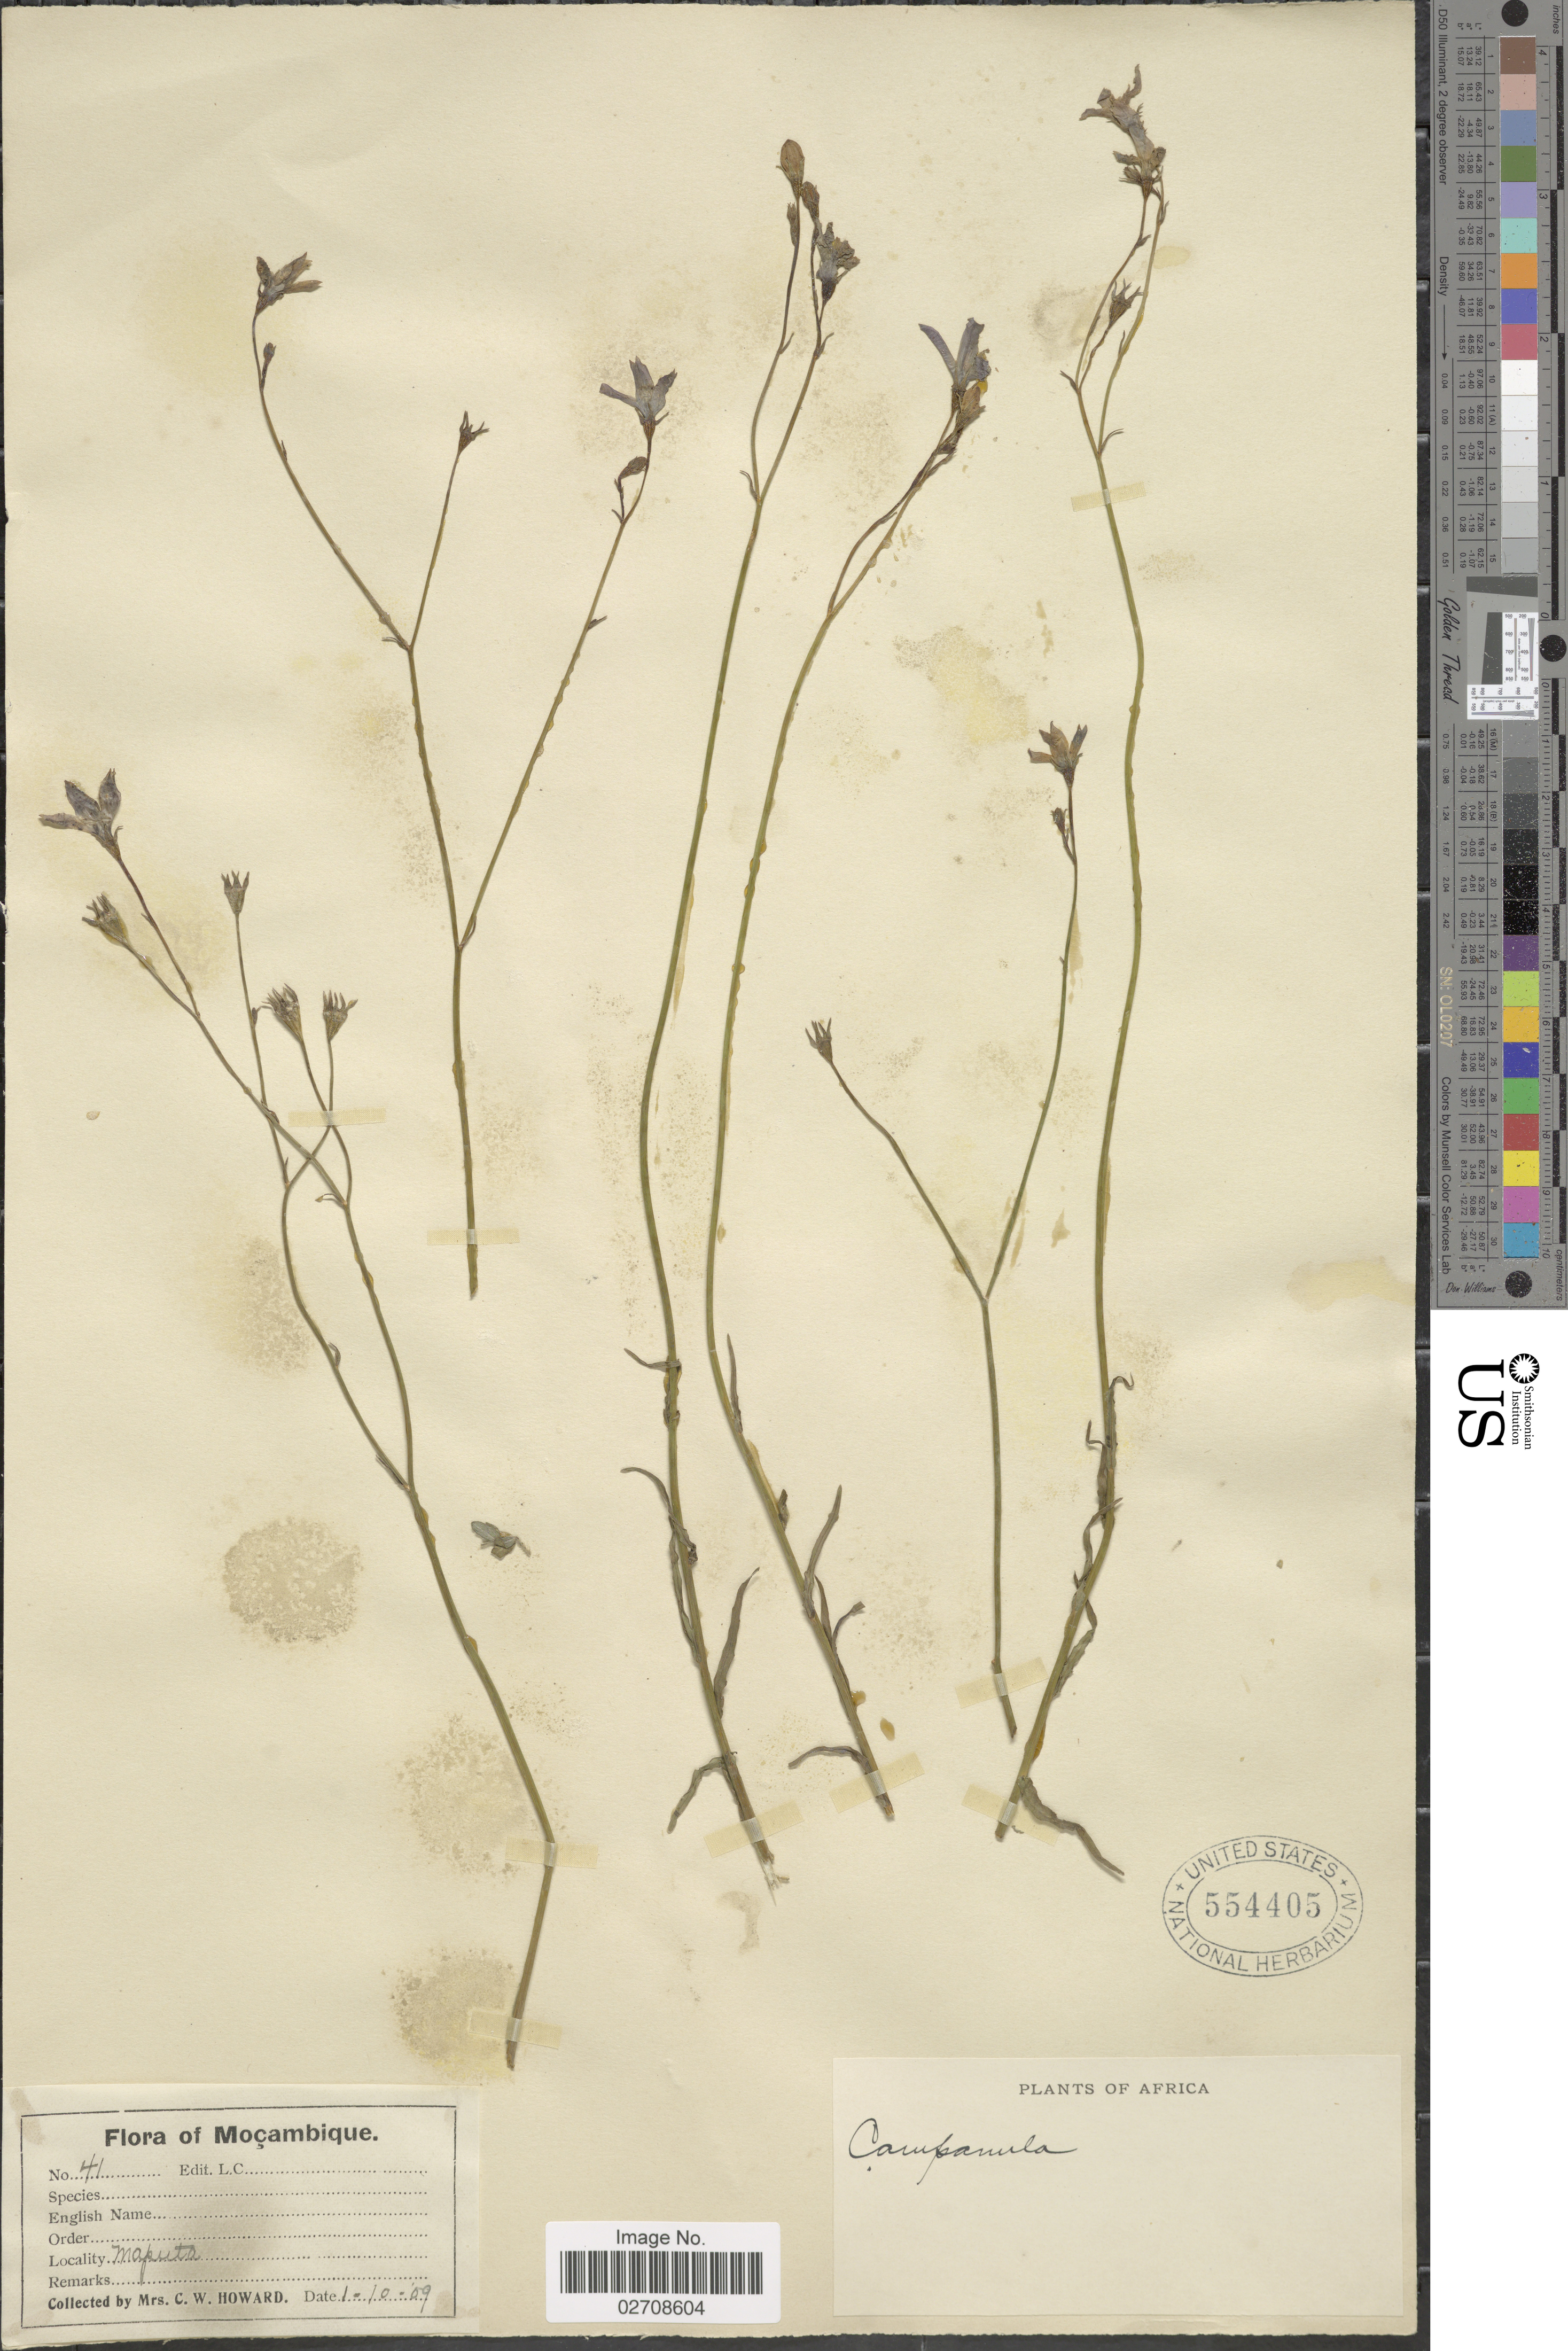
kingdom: Plantae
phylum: Tracheophyta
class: Magnoliopsida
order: Asterales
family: Campanulaceae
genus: Campanula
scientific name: Campanula sp.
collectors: C. W. Howard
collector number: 41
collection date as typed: Transcribed d/m/y: 1/10/9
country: Mozambique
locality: Maputa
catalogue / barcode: US 554405